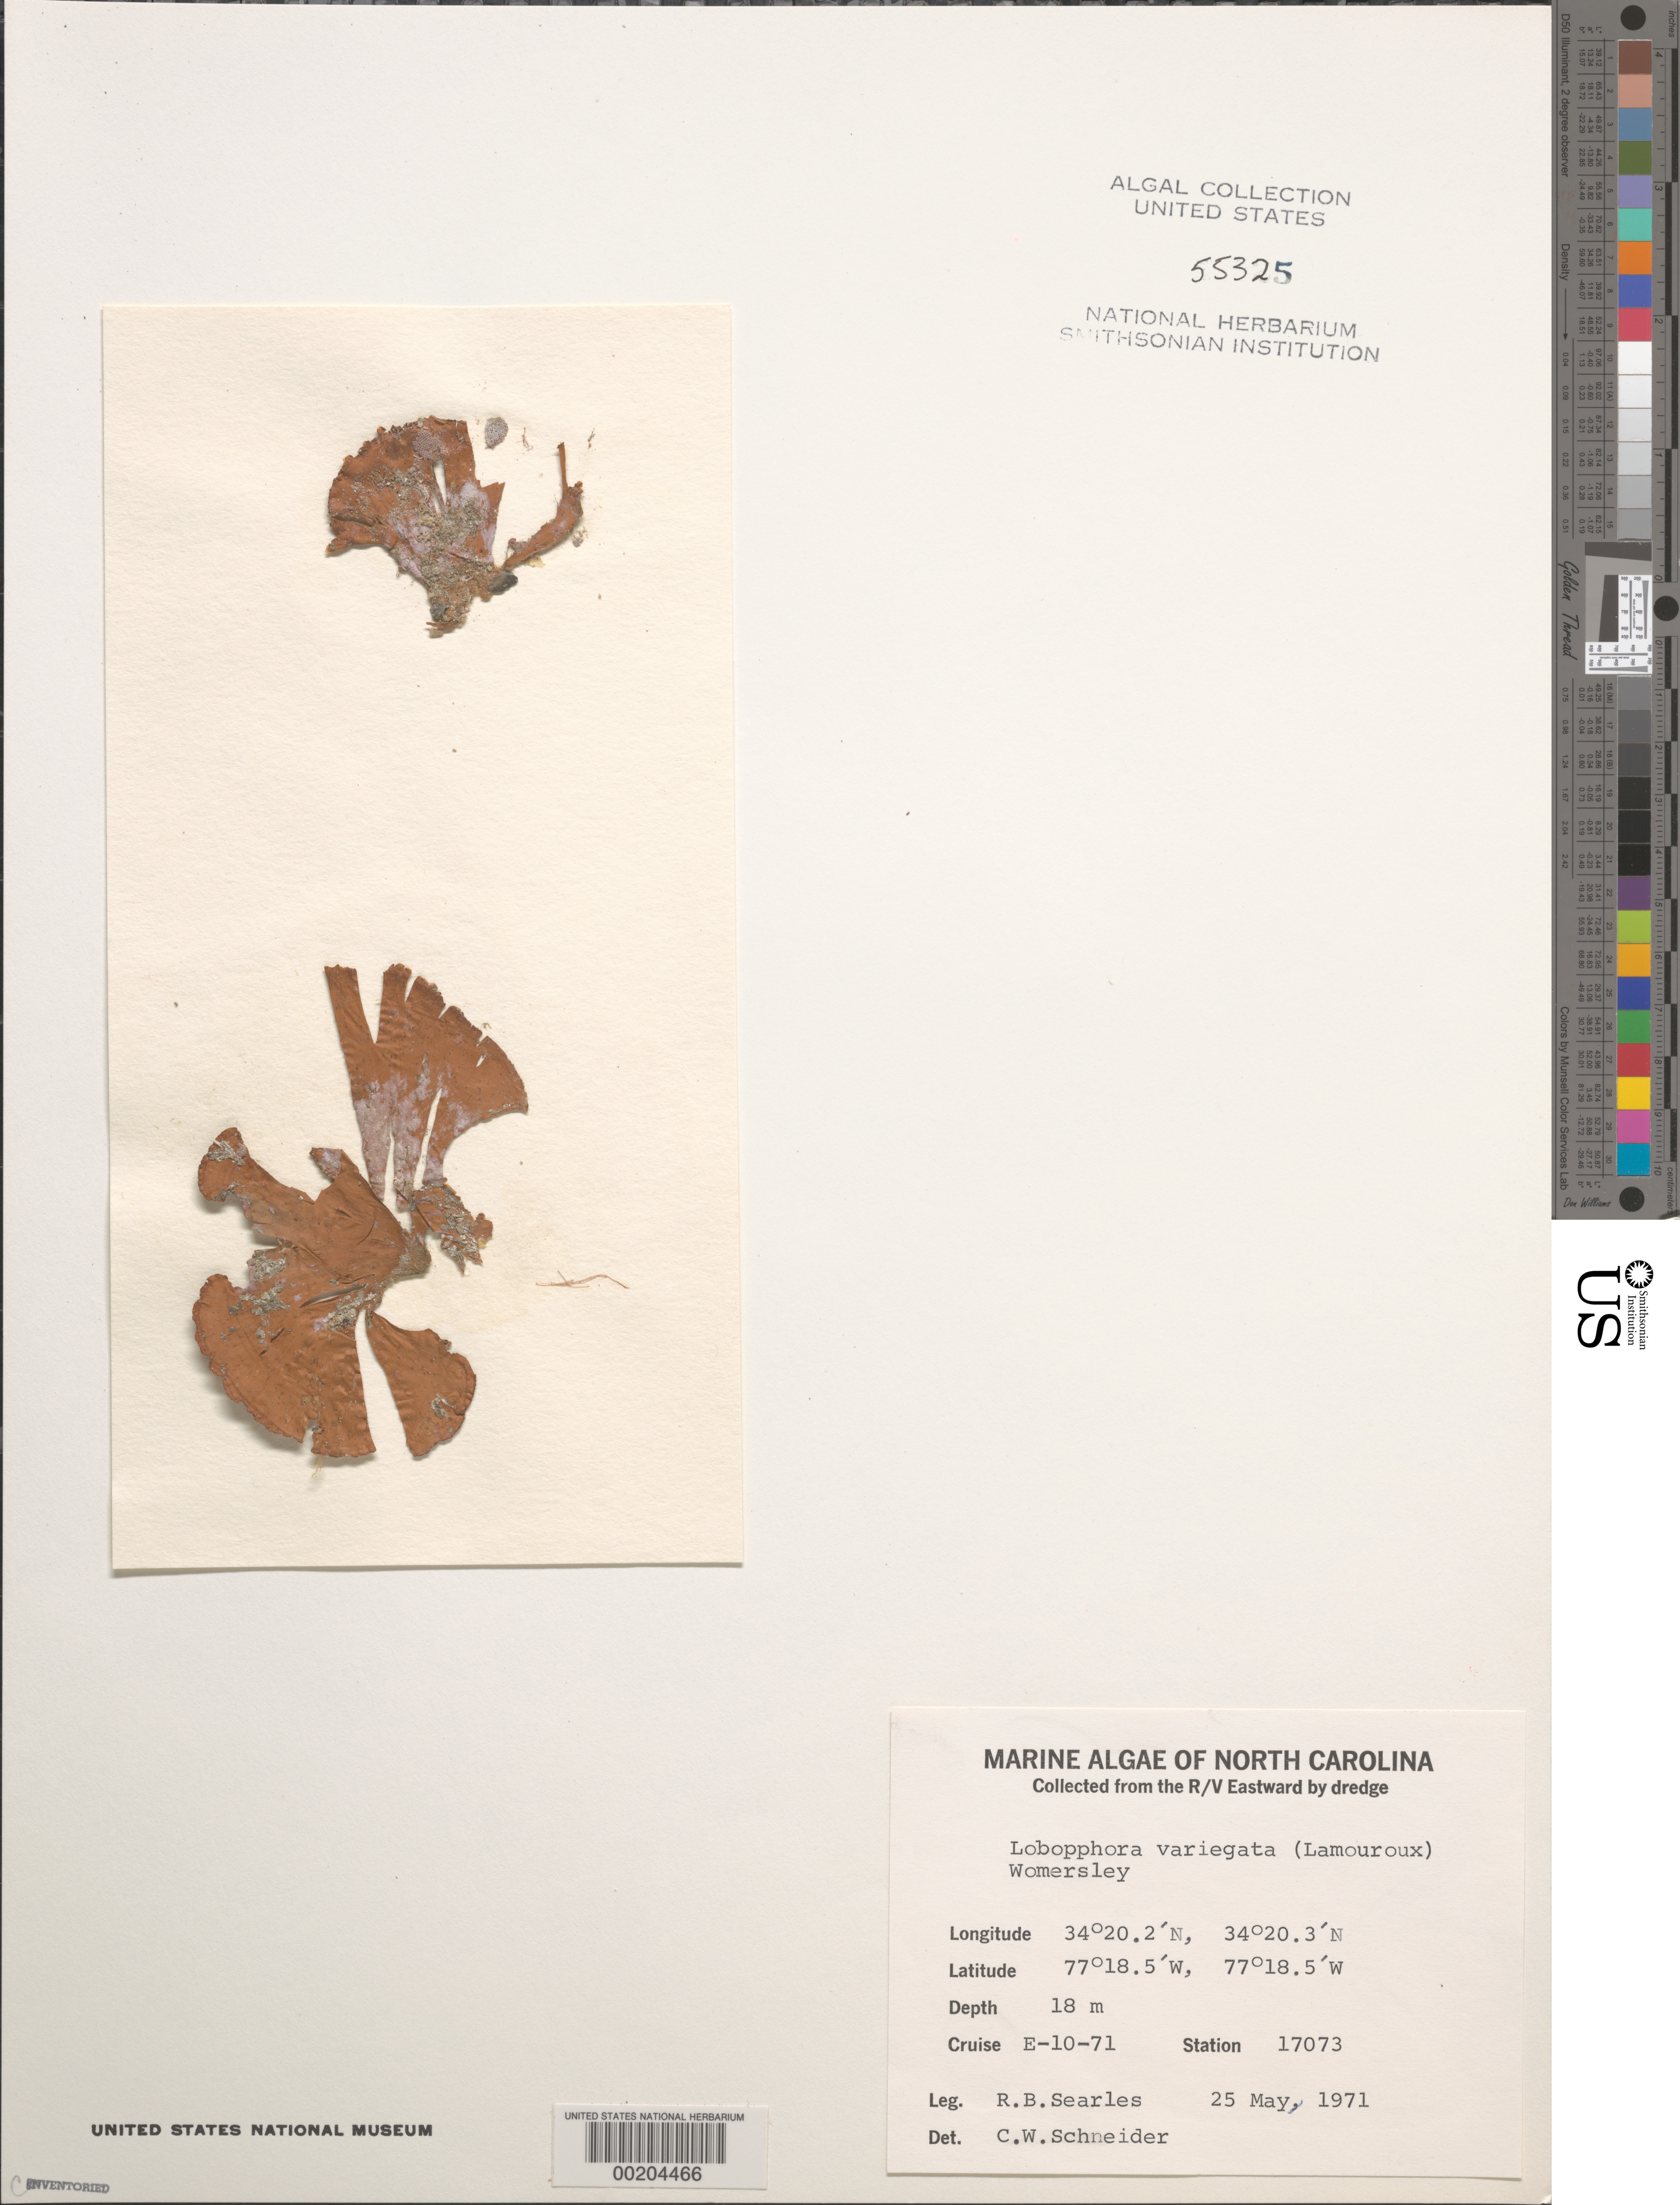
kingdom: Chromista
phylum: Ochrophyta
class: Phaeophyceae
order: Dictyotales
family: Dictyotaceae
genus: Lobophora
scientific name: Lobophora variegata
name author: (J.V.Lamouroux) Womersley & E.C. Oliveira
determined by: Schneider, C. W.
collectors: R. Searles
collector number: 17073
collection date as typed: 25 May 1971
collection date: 1971-05-25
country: United States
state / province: North Carolina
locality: Off Onslow Bay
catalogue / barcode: US 55325